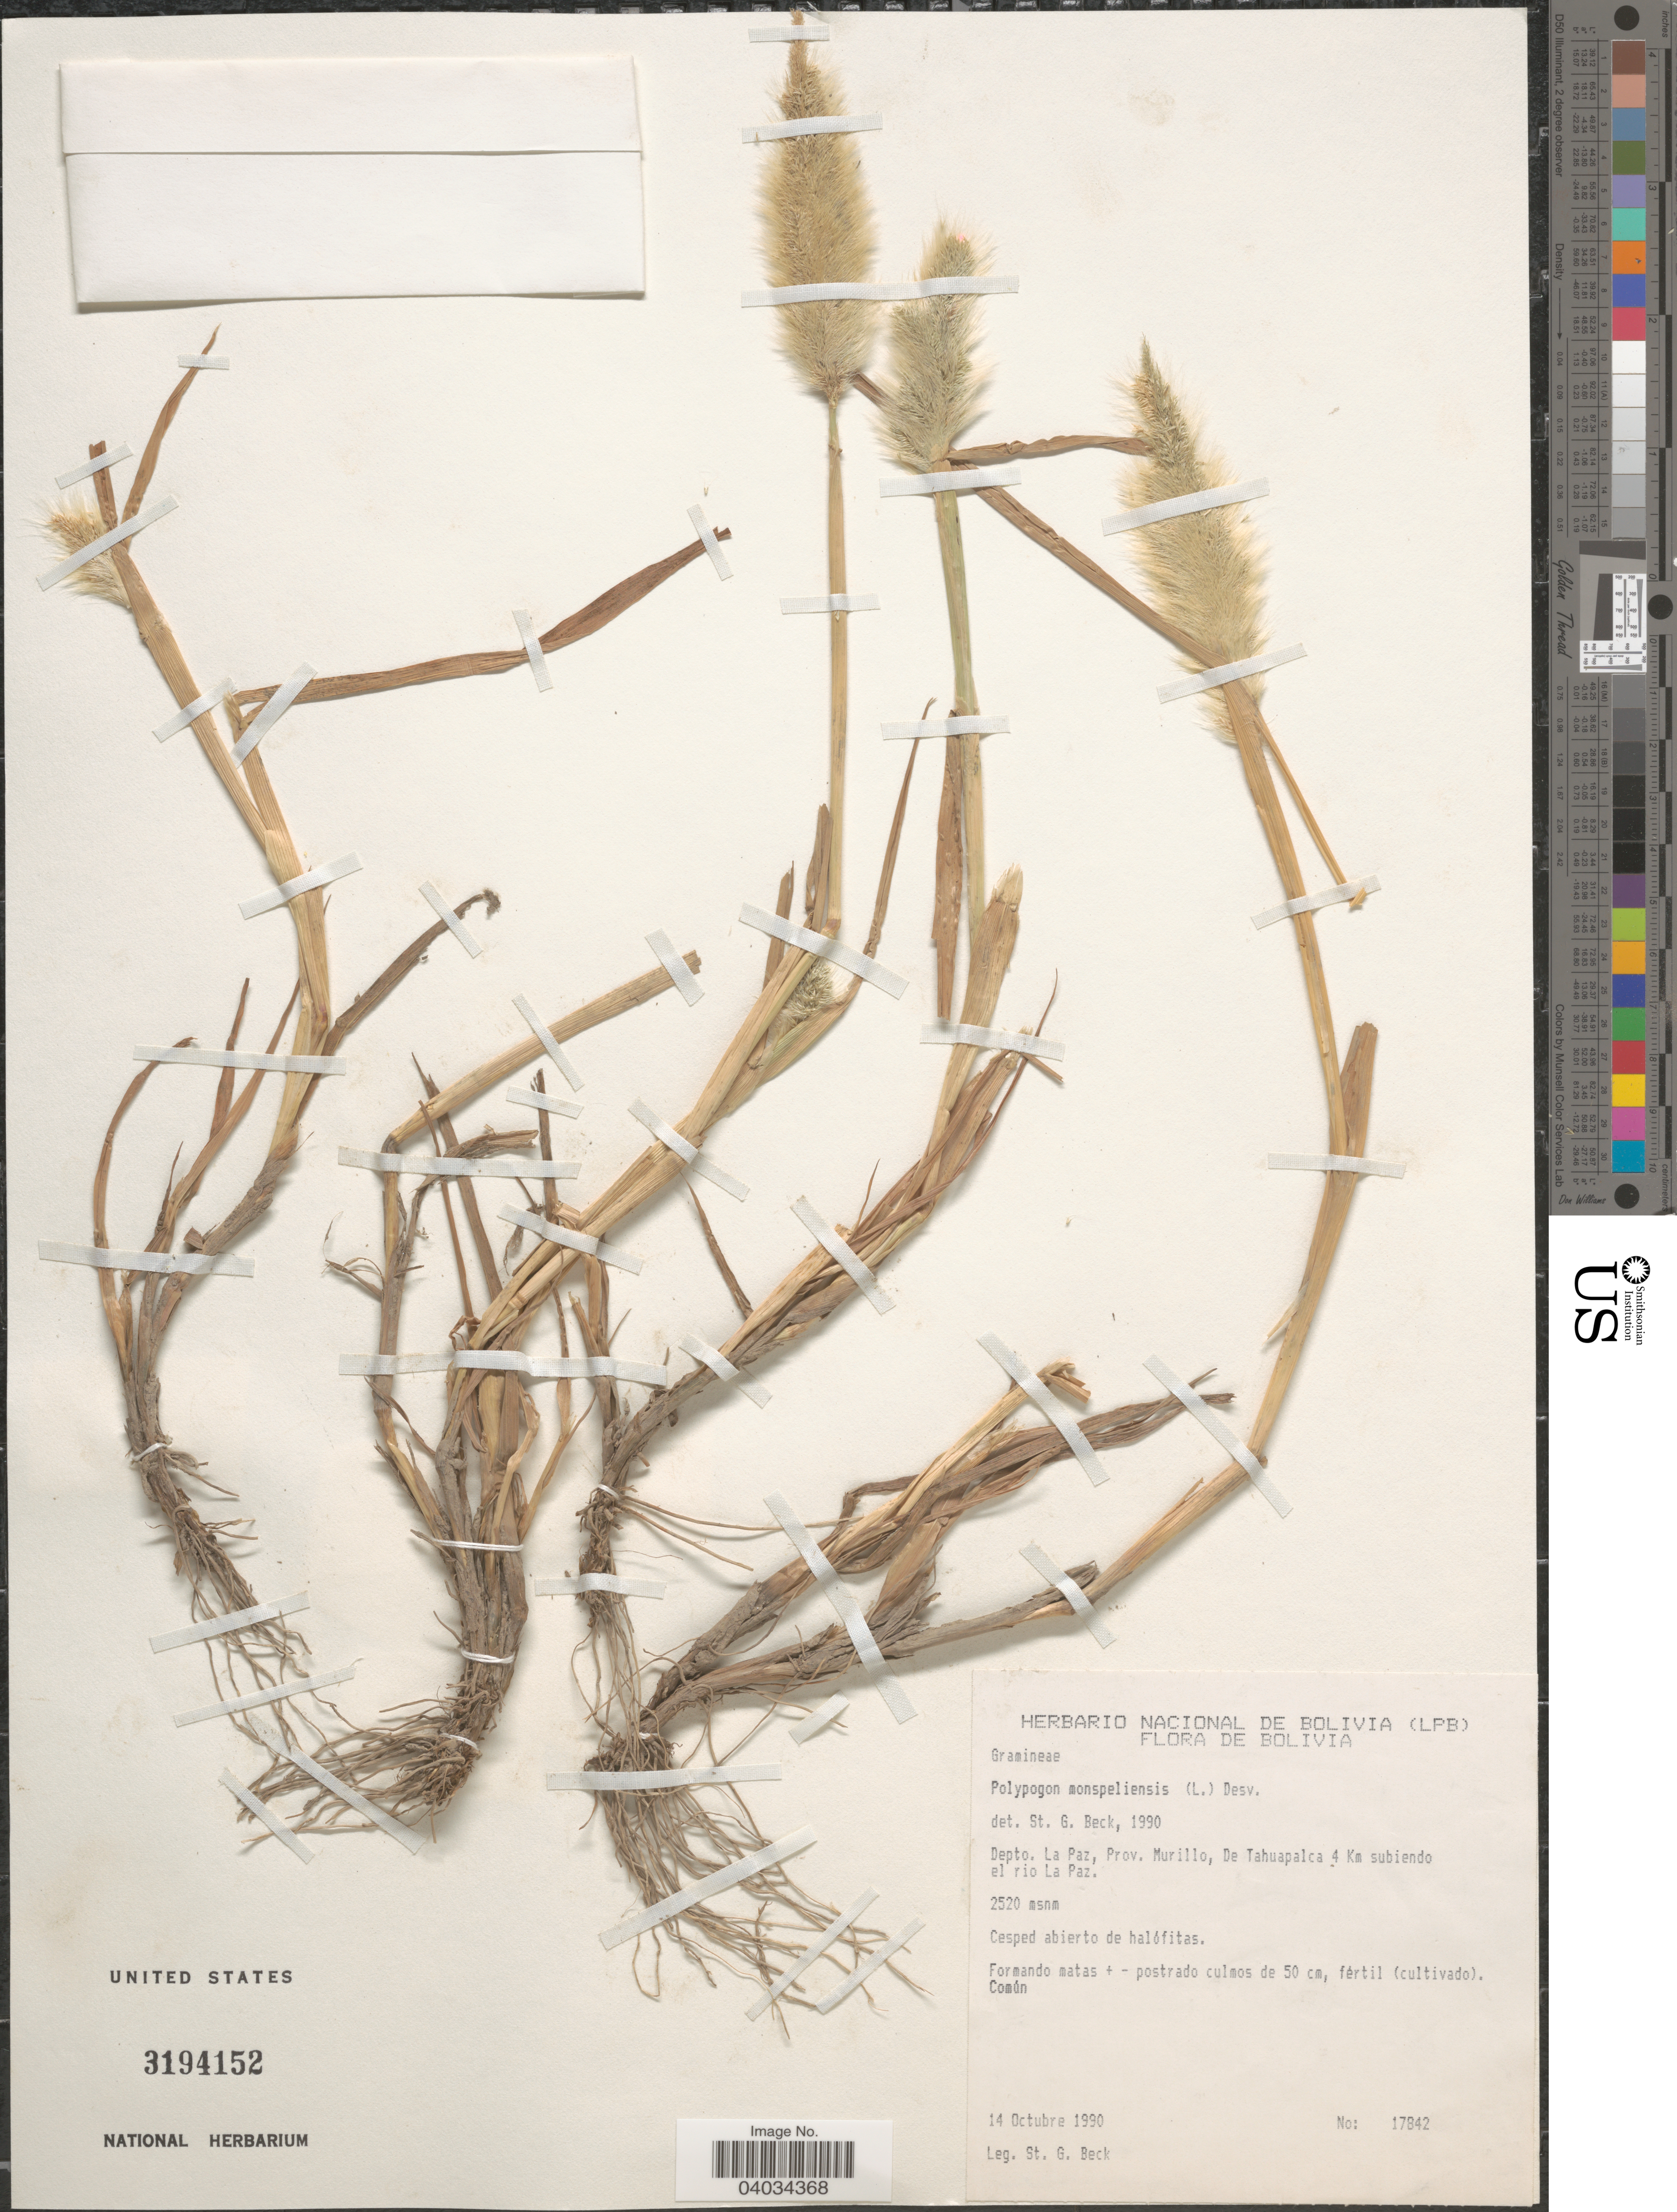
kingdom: Plantae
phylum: Tracheophyta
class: Liliopsida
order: Poales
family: Poaceae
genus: Polypogon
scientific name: Polypogon monspeliensis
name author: (L.) Desf.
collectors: S. G. Beck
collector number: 17842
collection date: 1990-10-14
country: Bolivia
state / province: La Paz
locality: Depto. La Paz, Prov. Murillo, De Tahuapalca 4 Km subiendo el rio La Paz.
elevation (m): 2520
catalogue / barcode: US 3194152